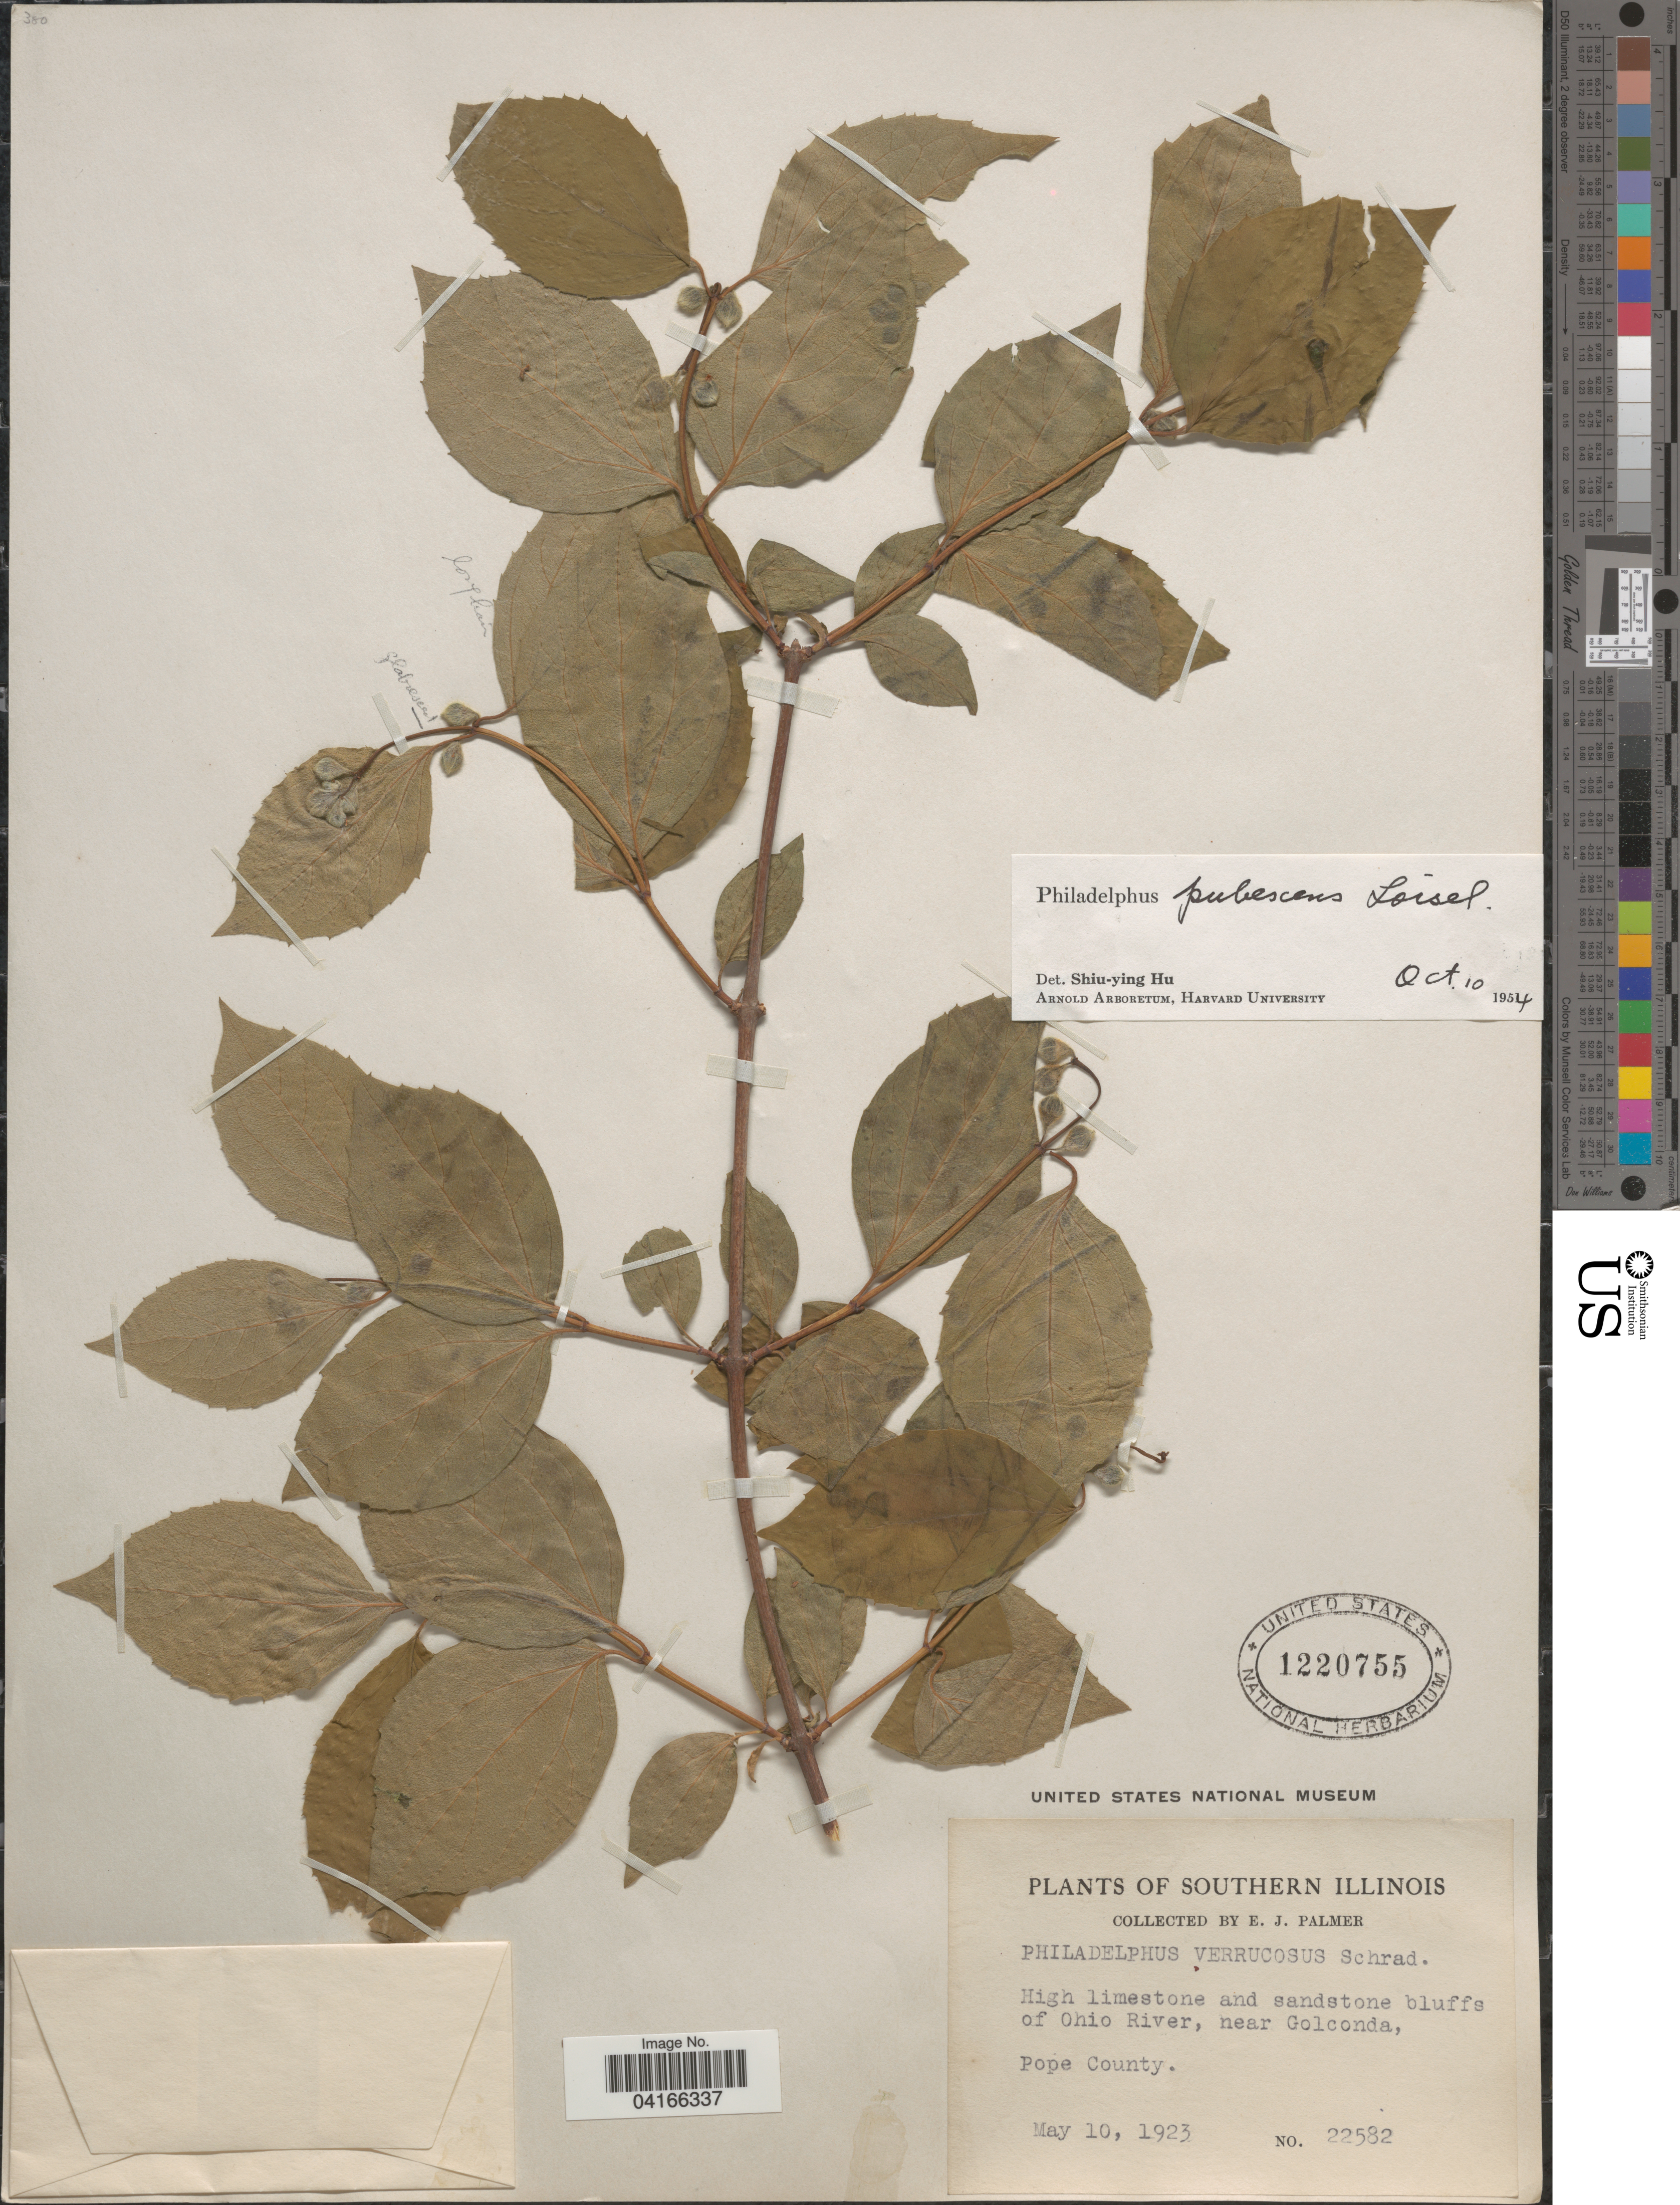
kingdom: Plantae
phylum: Tracheophyta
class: Magnoliopsida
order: Cornales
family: Hydrangeaceae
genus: Philadelphus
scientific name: Philadelphus pubescens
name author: Loisel.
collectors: E. J. Palmer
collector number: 22582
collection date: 1923-05-10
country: United States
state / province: Illinois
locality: Southern Illinois. High limestone and sandstone bluffs of Ohio River, near Golconda, Pope County.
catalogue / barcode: US 1220755